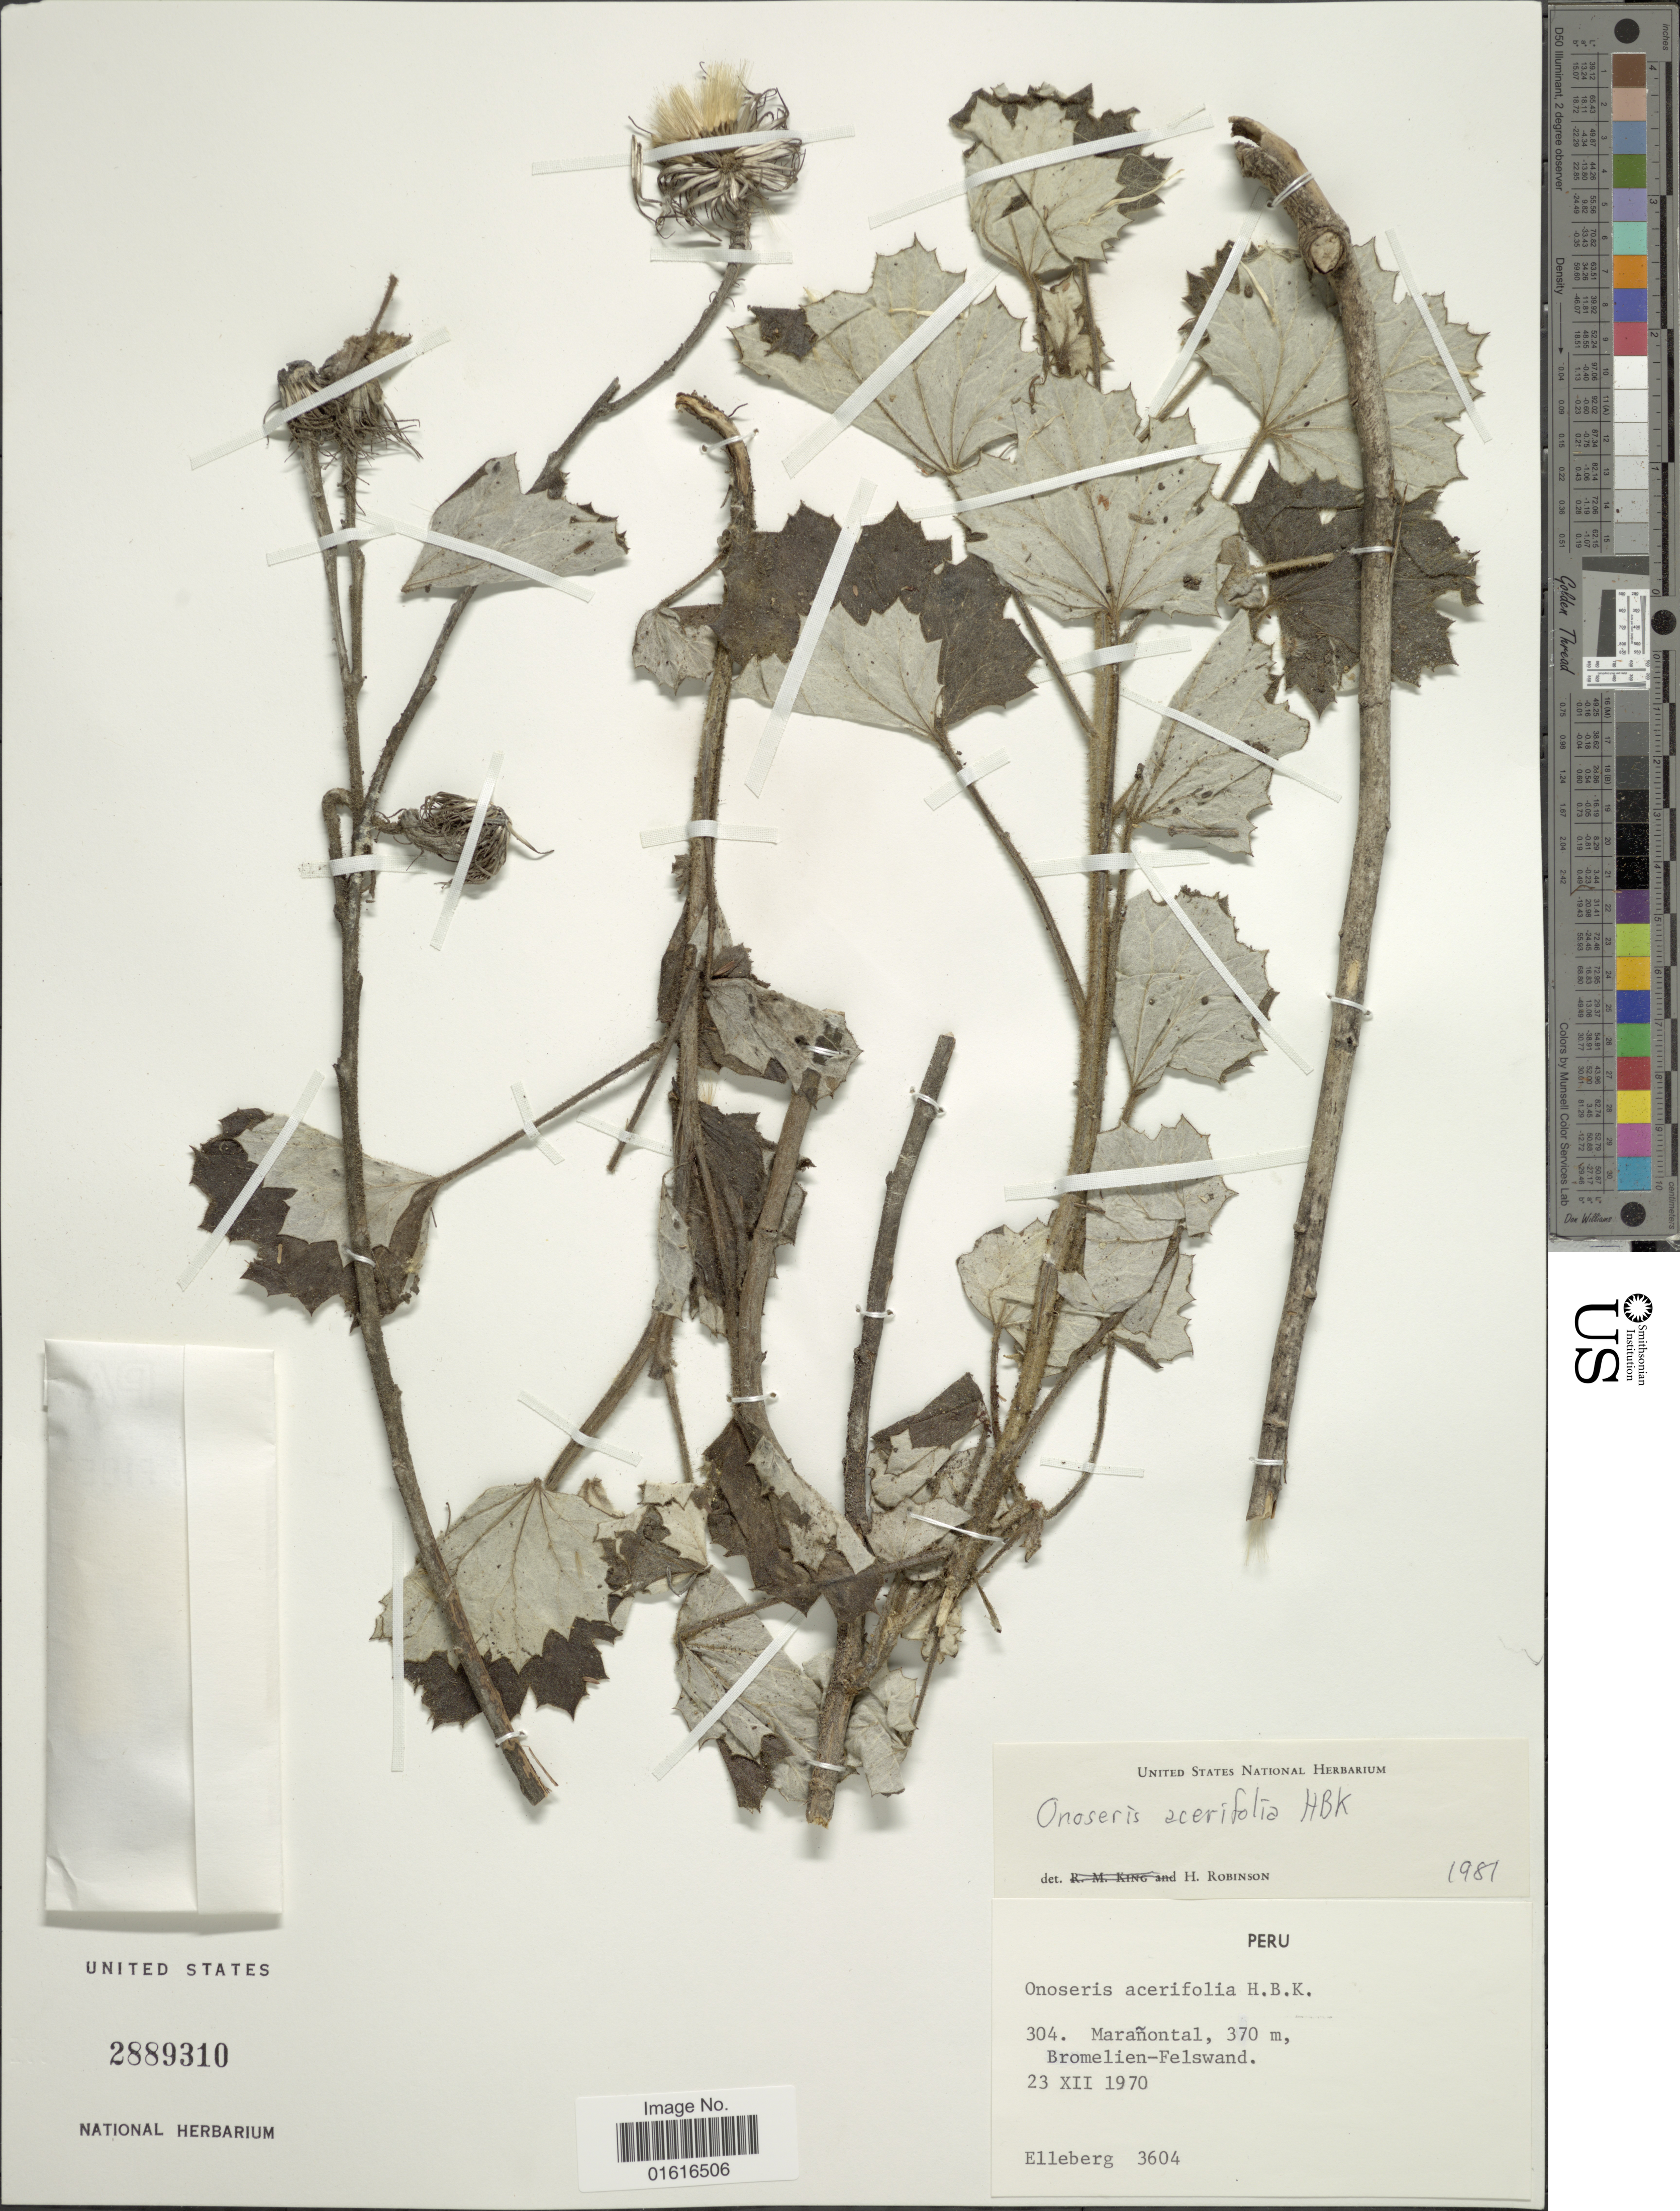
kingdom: Plantae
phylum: Tracheophyta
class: Magnoliopsida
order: Asterales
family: Asteraceae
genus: Onoseris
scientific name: Onoseris acerifolia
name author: Kunth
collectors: H. Ellenberg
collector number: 3604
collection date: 1970-12-23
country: Peru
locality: Marañontal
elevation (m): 370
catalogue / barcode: US 2889310